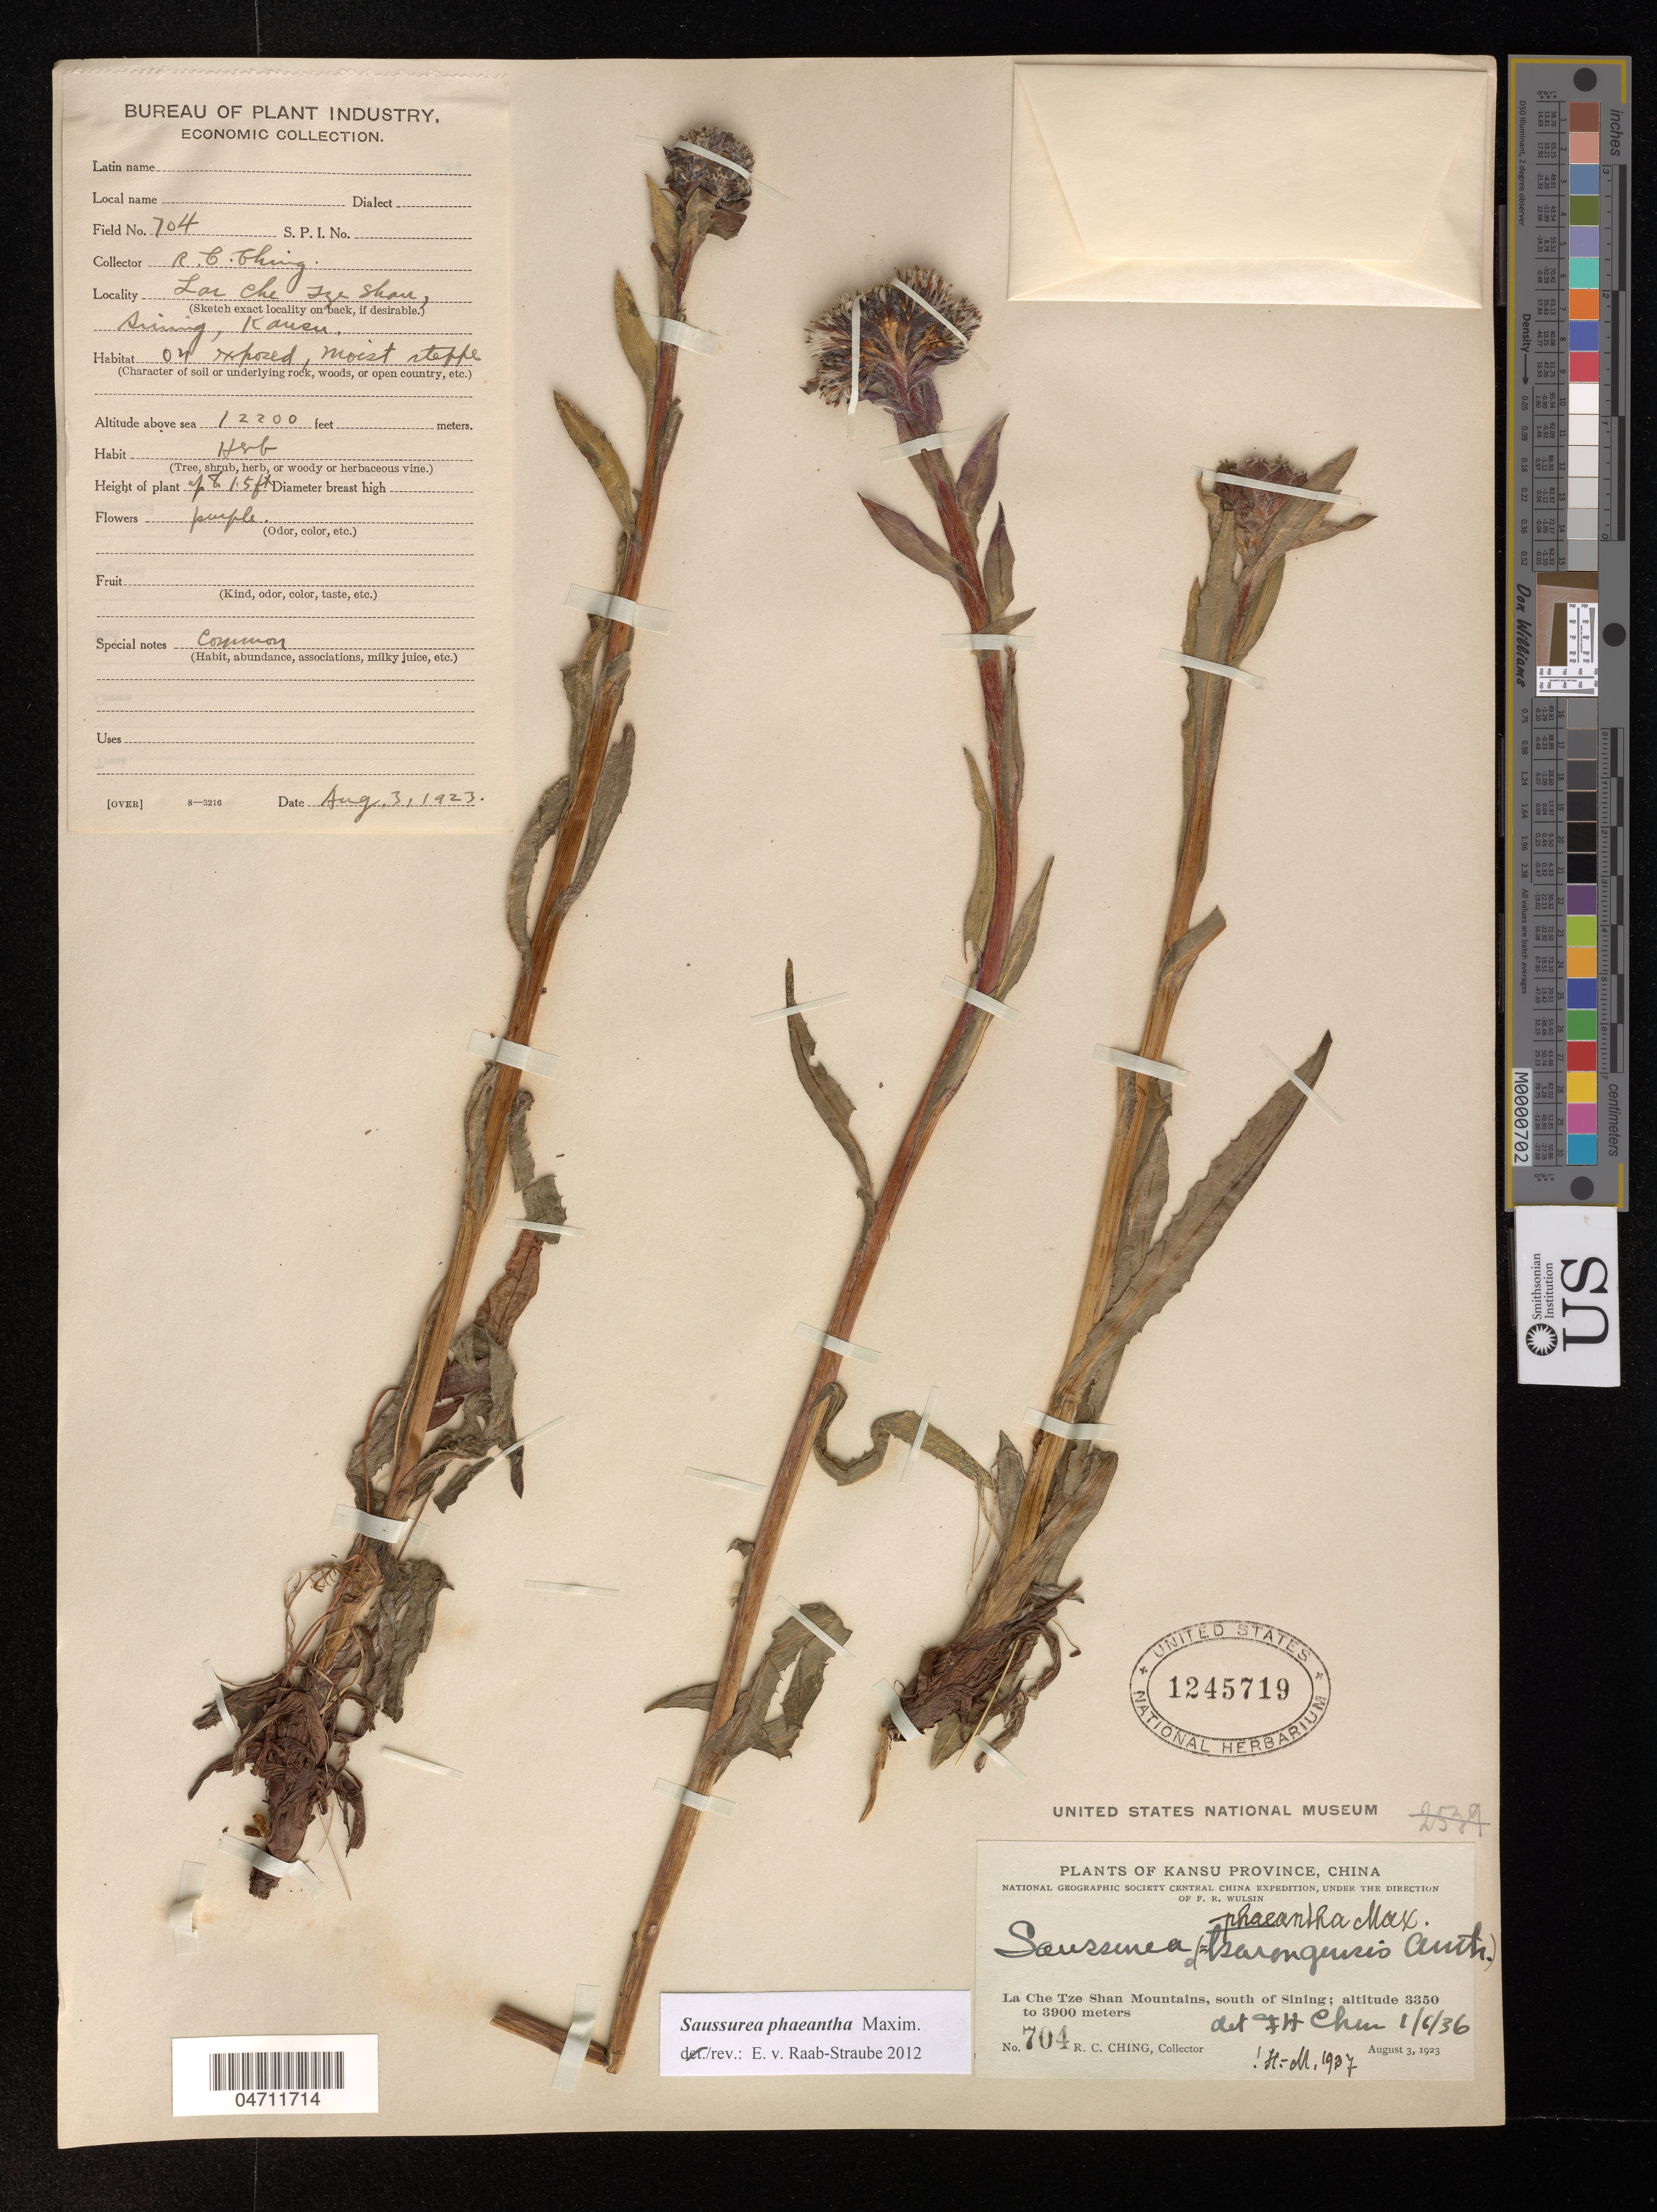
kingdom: Plantae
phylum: Tracheophyta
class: Magnoliopsida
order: Asterales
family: Asteraceae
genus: Saussurea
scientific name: Saussurea phaeantha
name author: Maxim.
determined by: Raab-Straube, Eckhard von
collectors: R. C. Ching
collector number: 704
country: China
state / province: Gansu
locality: La Che Tze Shan Mountains, S of Sining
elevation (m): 3505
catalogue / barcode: US 1245719